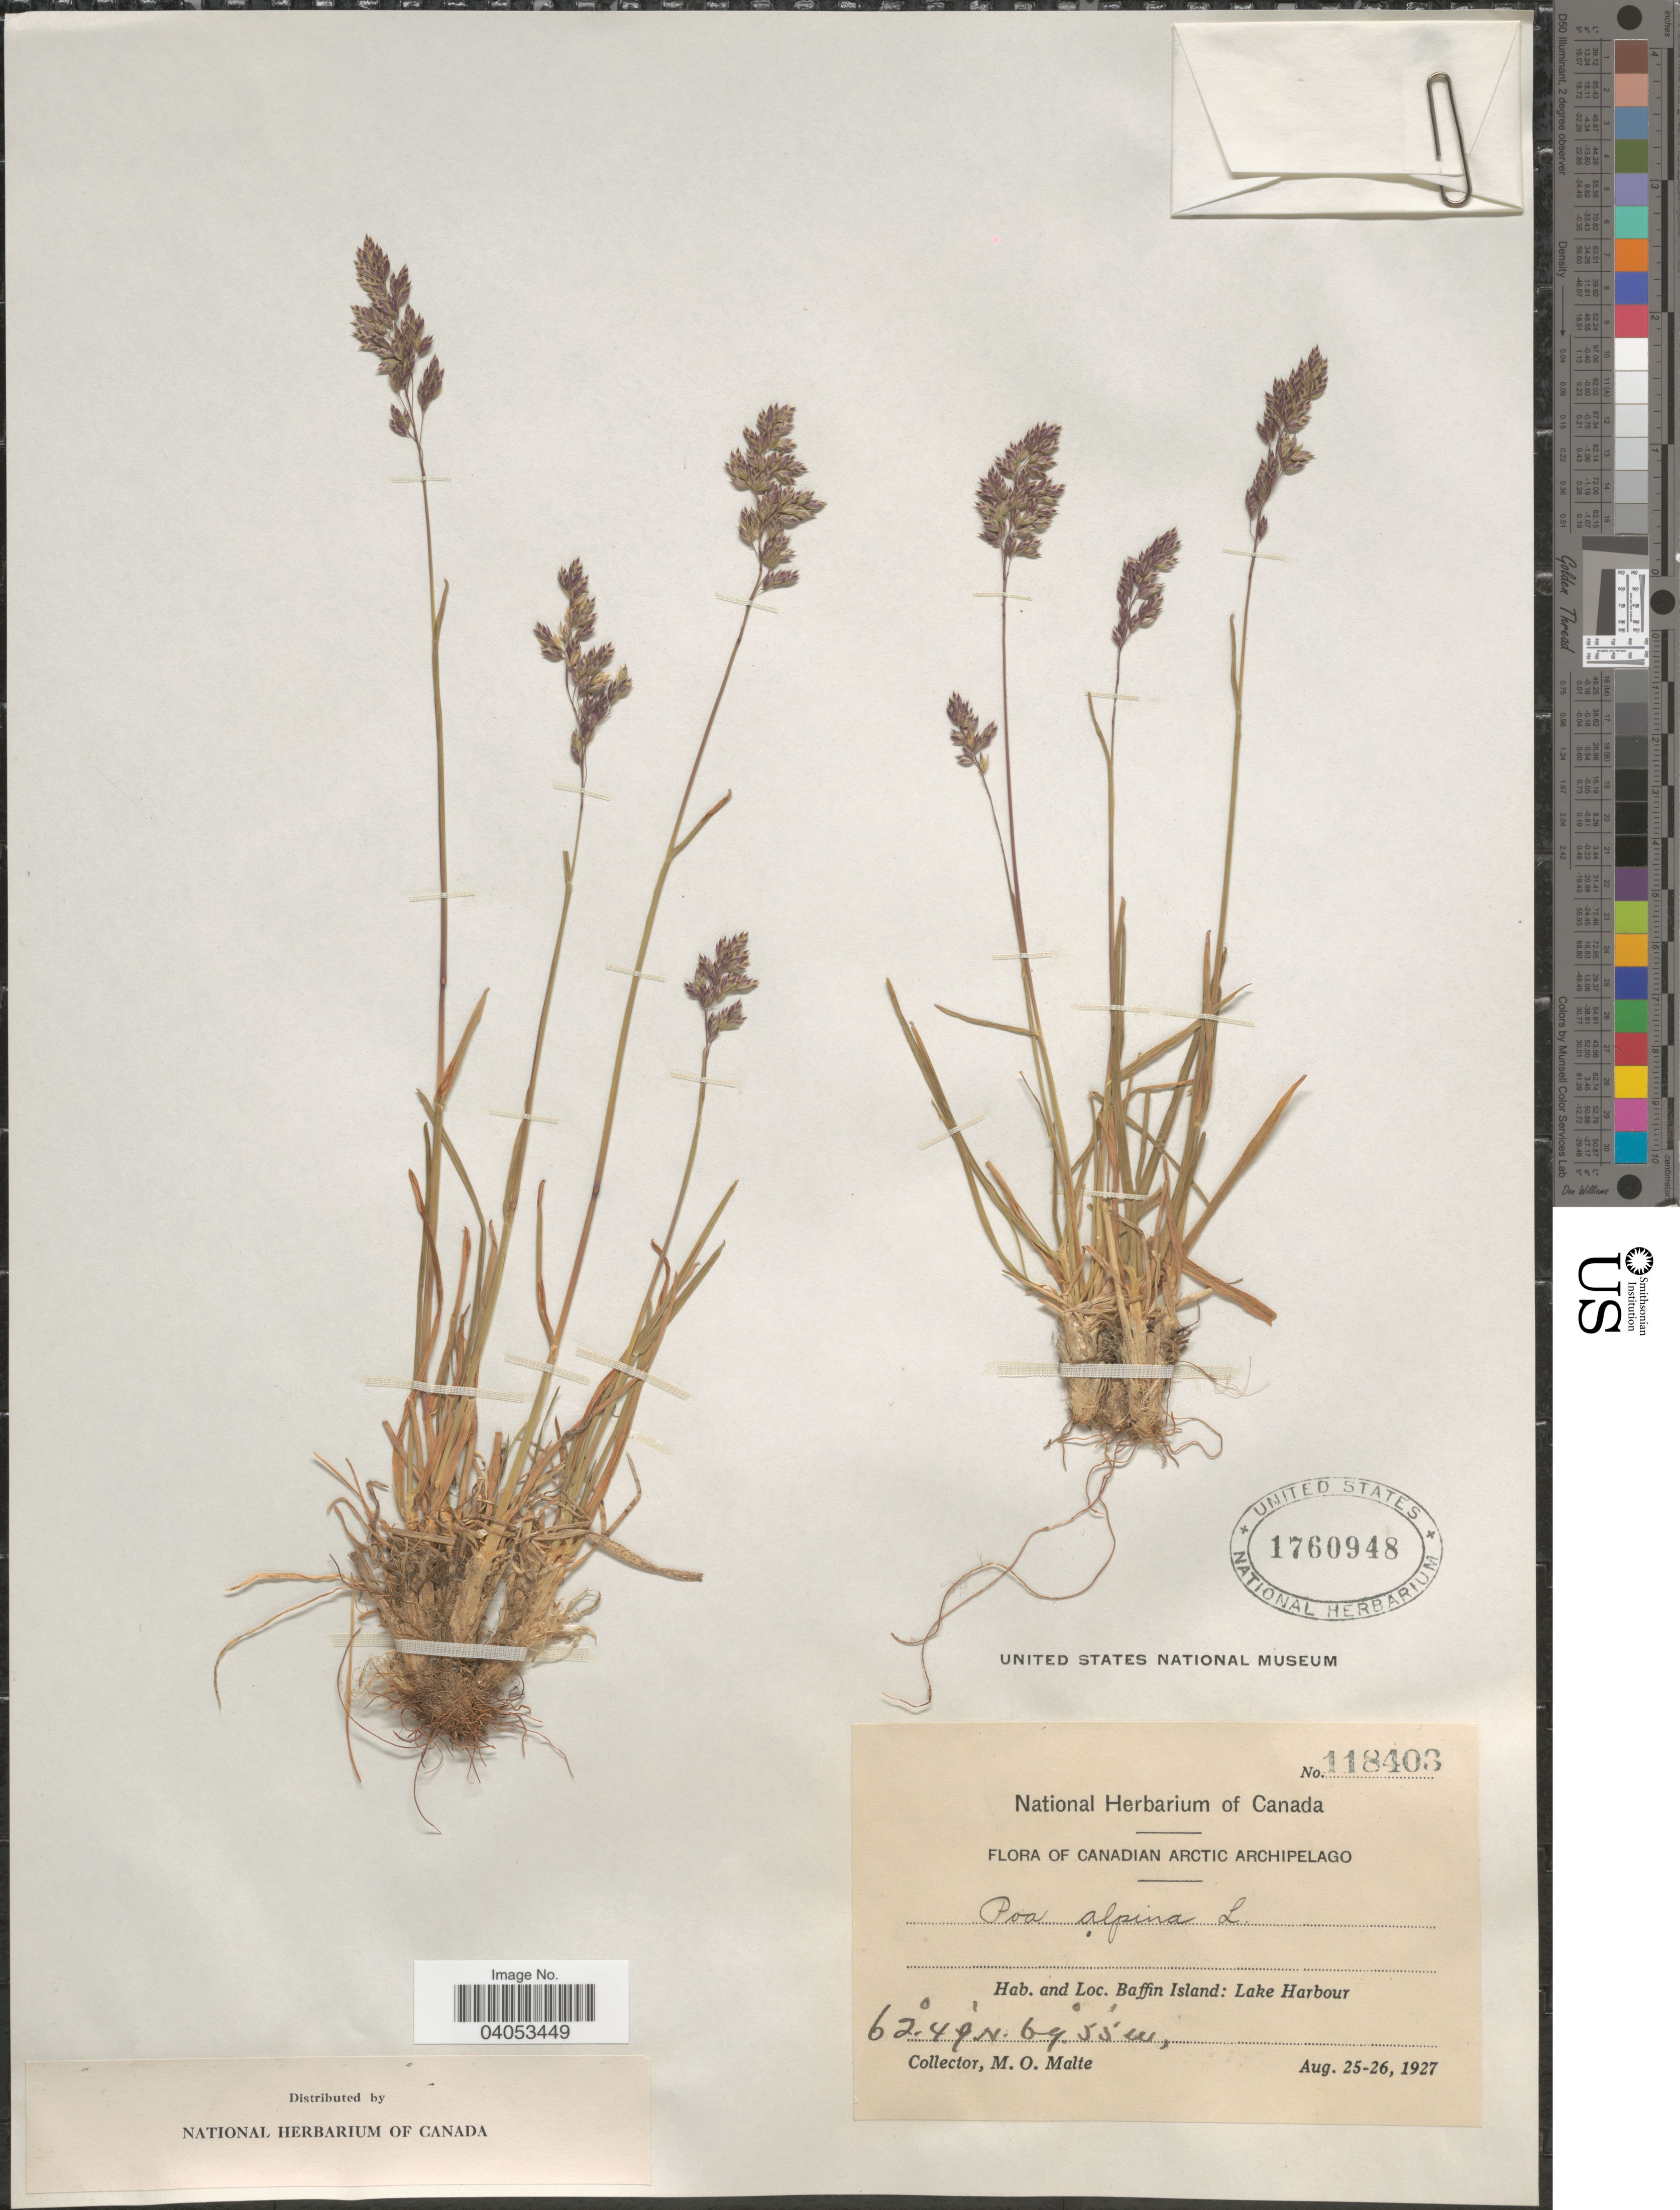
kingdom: Plantae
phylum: Tracheophyta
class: Liliopsida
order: Poales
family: Poaceae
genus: Poa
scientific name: Poa alpina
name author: L.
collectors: M. O. Malte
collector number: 118403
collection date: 1927-08-25/1927-08-26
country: Canada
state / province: Nunavut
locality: Canadian Arctic Archipelago. Baffin Island: Lake Harbour.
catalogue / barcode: US 1760948